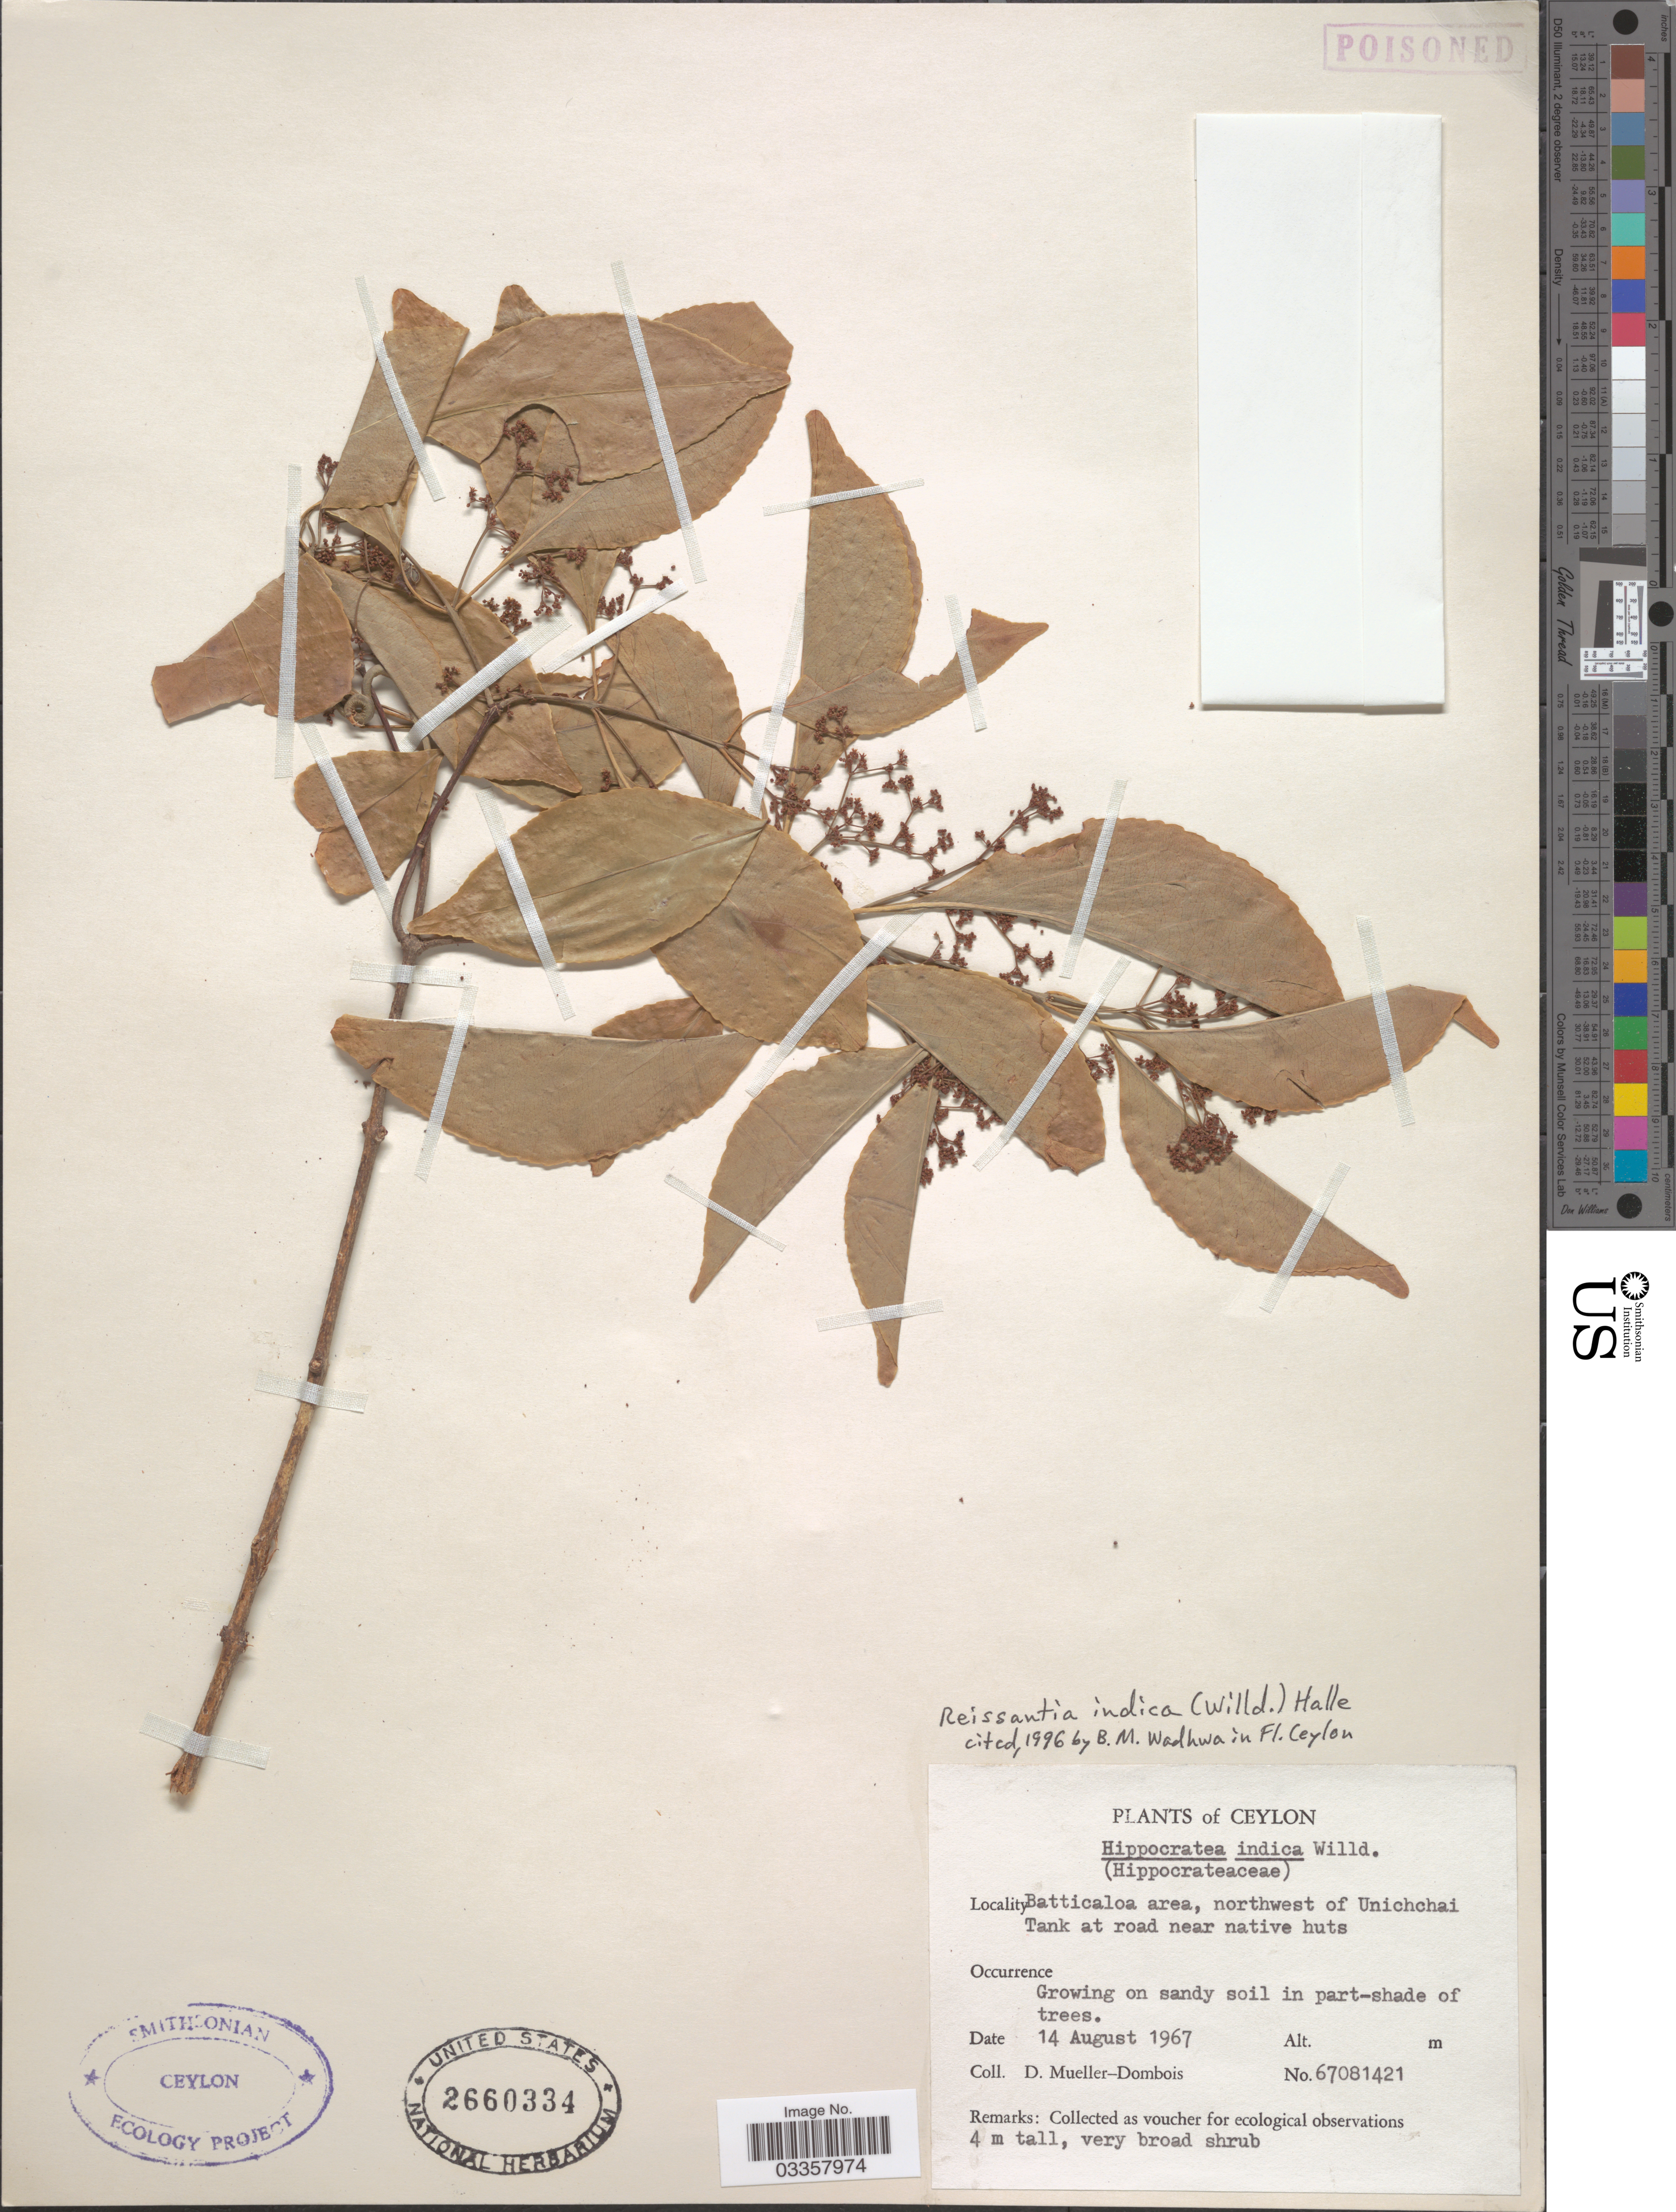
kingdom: Plantae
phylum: Tracheophyta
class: Magnoliopsida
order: Celastrales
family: Celastraceae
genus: Reissantia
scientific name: Reissantia indica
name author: (Willd.) N. Hallé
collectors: D. Mueller-Dombois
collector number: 67081421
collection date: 1967-08-14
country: Sri Lanka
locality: Ceylon. Batticaloa area, northwest of Unichchai Tank at road near native huts.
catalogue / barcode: US 2660334